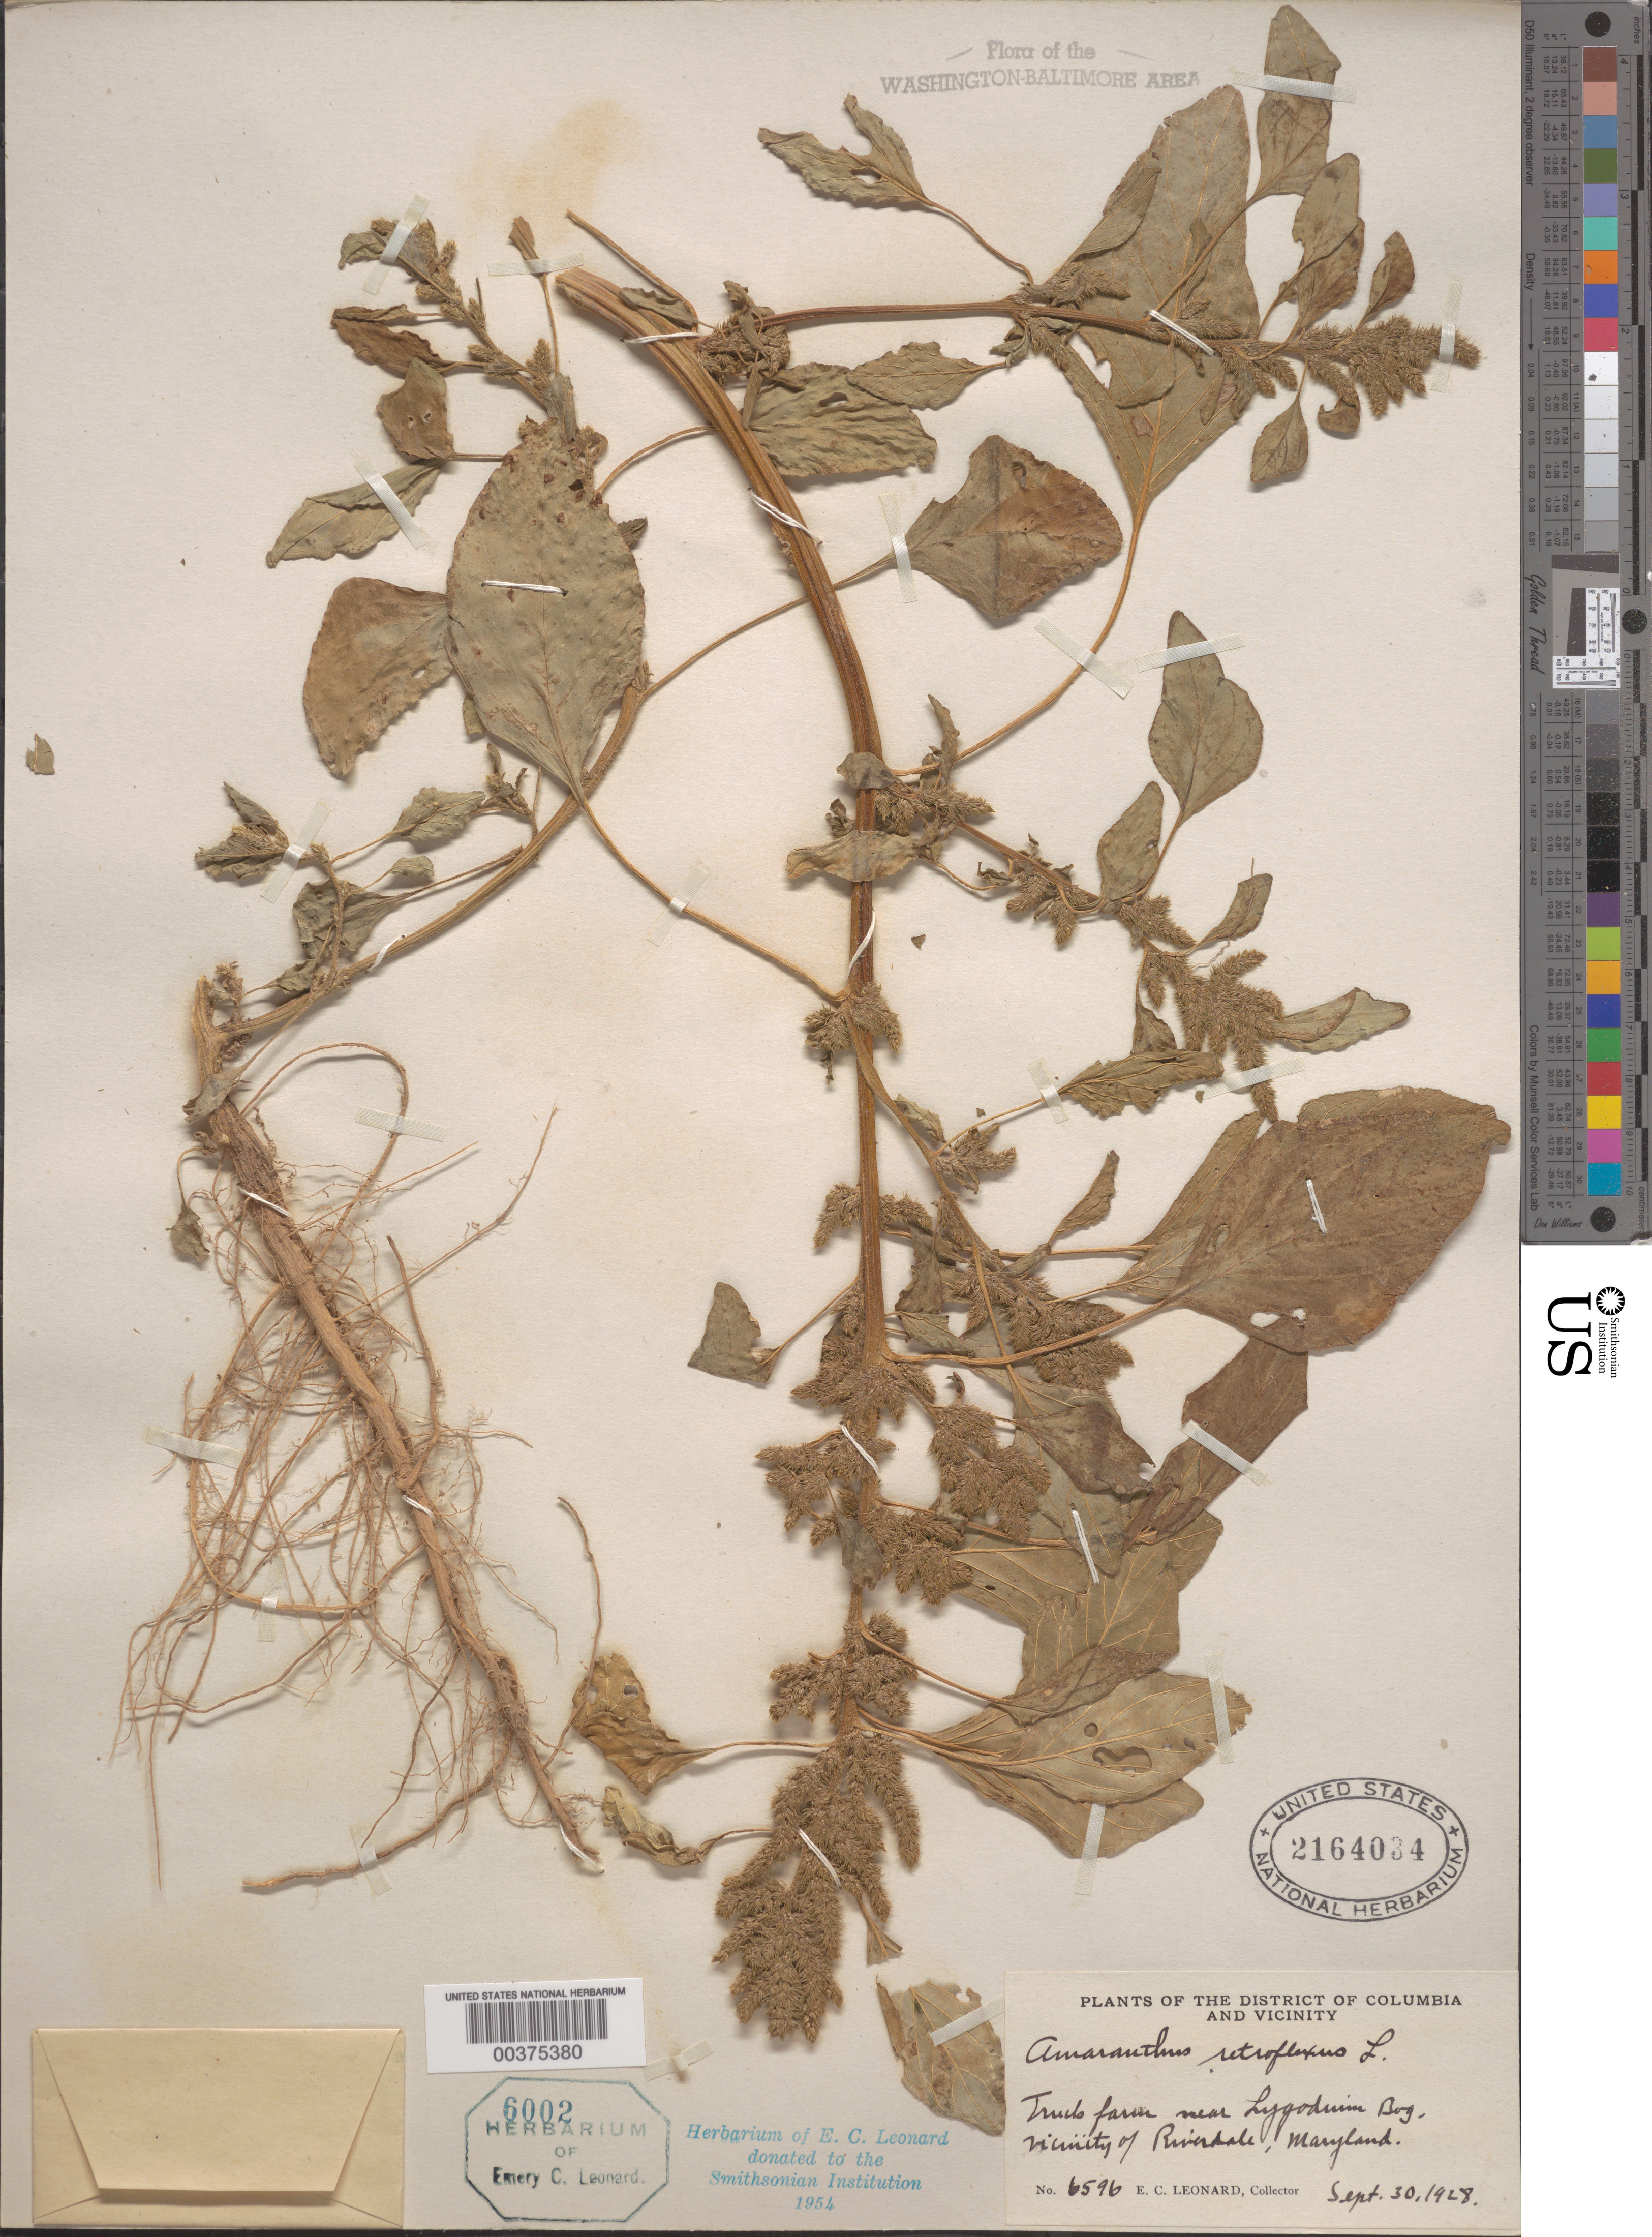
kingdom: Plantae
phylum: Tracheophyta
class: Magnoliopsida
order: Caryophyllales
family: Amaranthaceae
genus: Amaranthus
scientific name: Amaranthus retroflexus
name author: L.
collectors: E. C. Leonard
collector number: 6596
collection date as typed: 30 Sep 1928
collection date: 1928-09-30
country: United States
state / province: Maryland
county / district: Prince George's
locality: Riverdale vicinity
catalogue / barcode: US 2164034